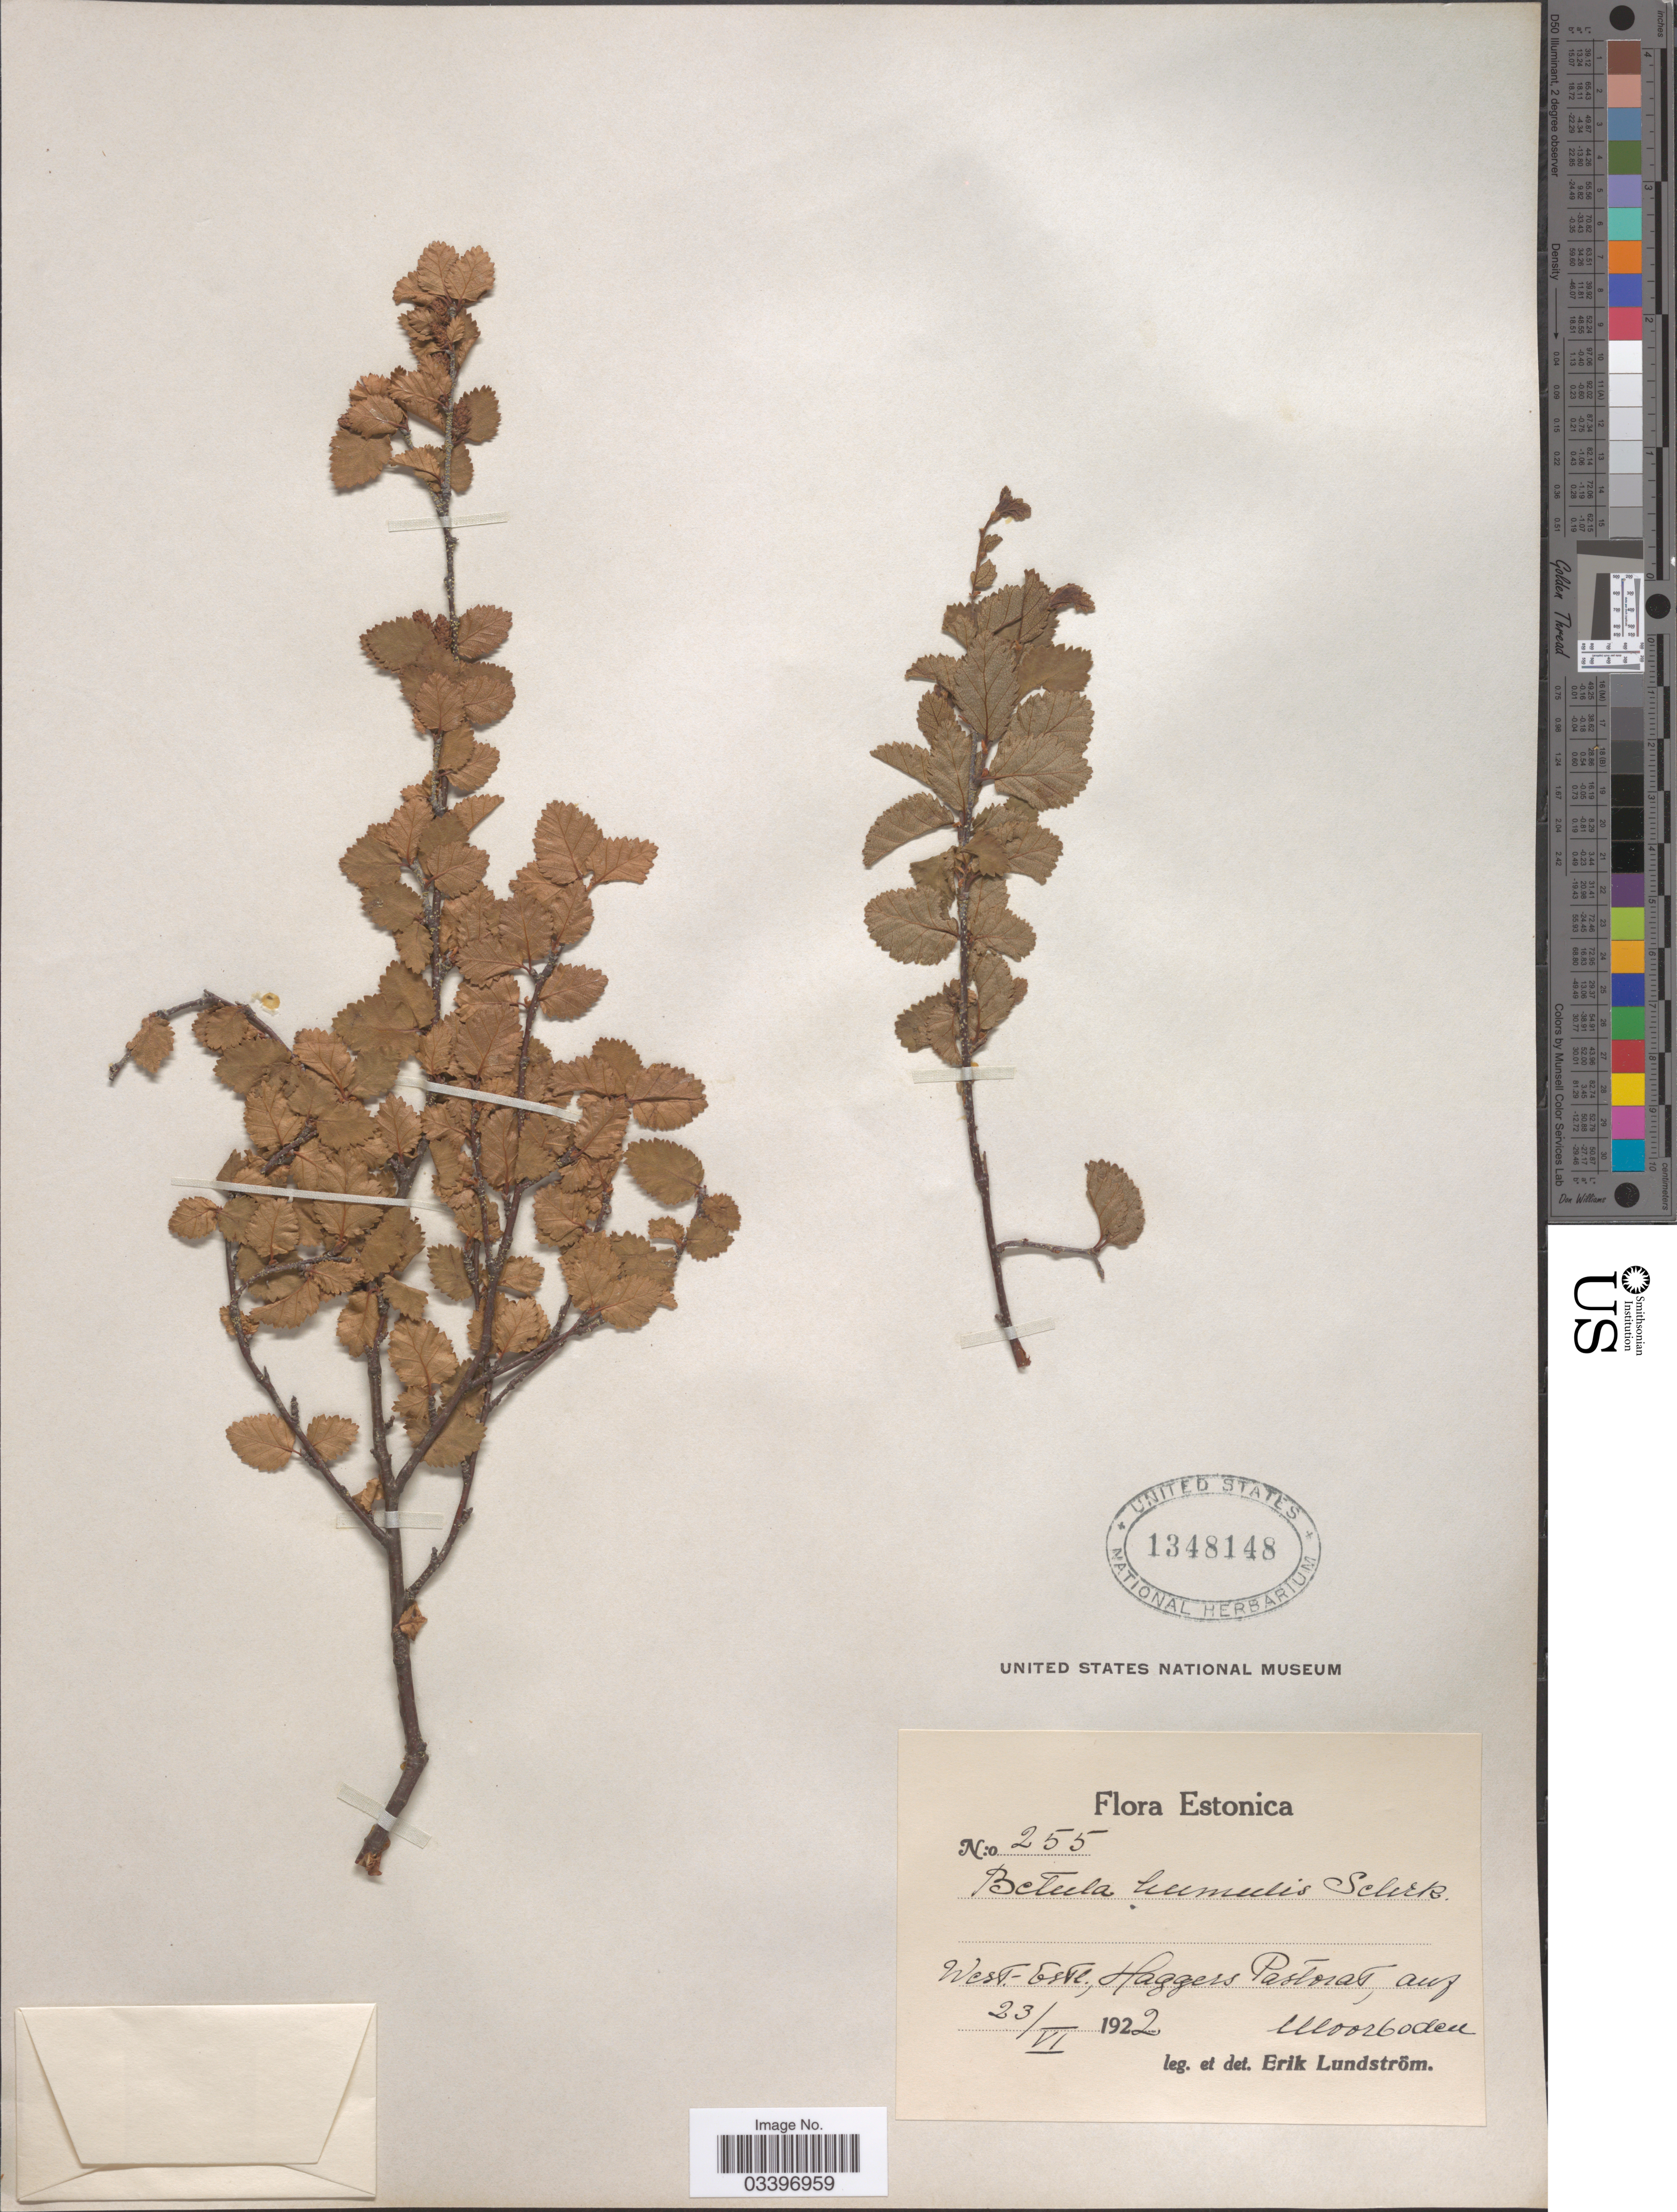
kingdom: Plantae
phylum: Tracheophyta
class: Magnoliopsida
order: Fagales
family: Betulaceae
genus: Betula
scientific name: Betula humilis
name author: Schrank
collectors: E. Lundström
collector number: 255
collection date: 1922-06-23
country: Estonia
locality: West-Estc. [interpreted], Haggers Pastorat, auf Moorboden [interpreted].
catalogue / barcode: US 1348148